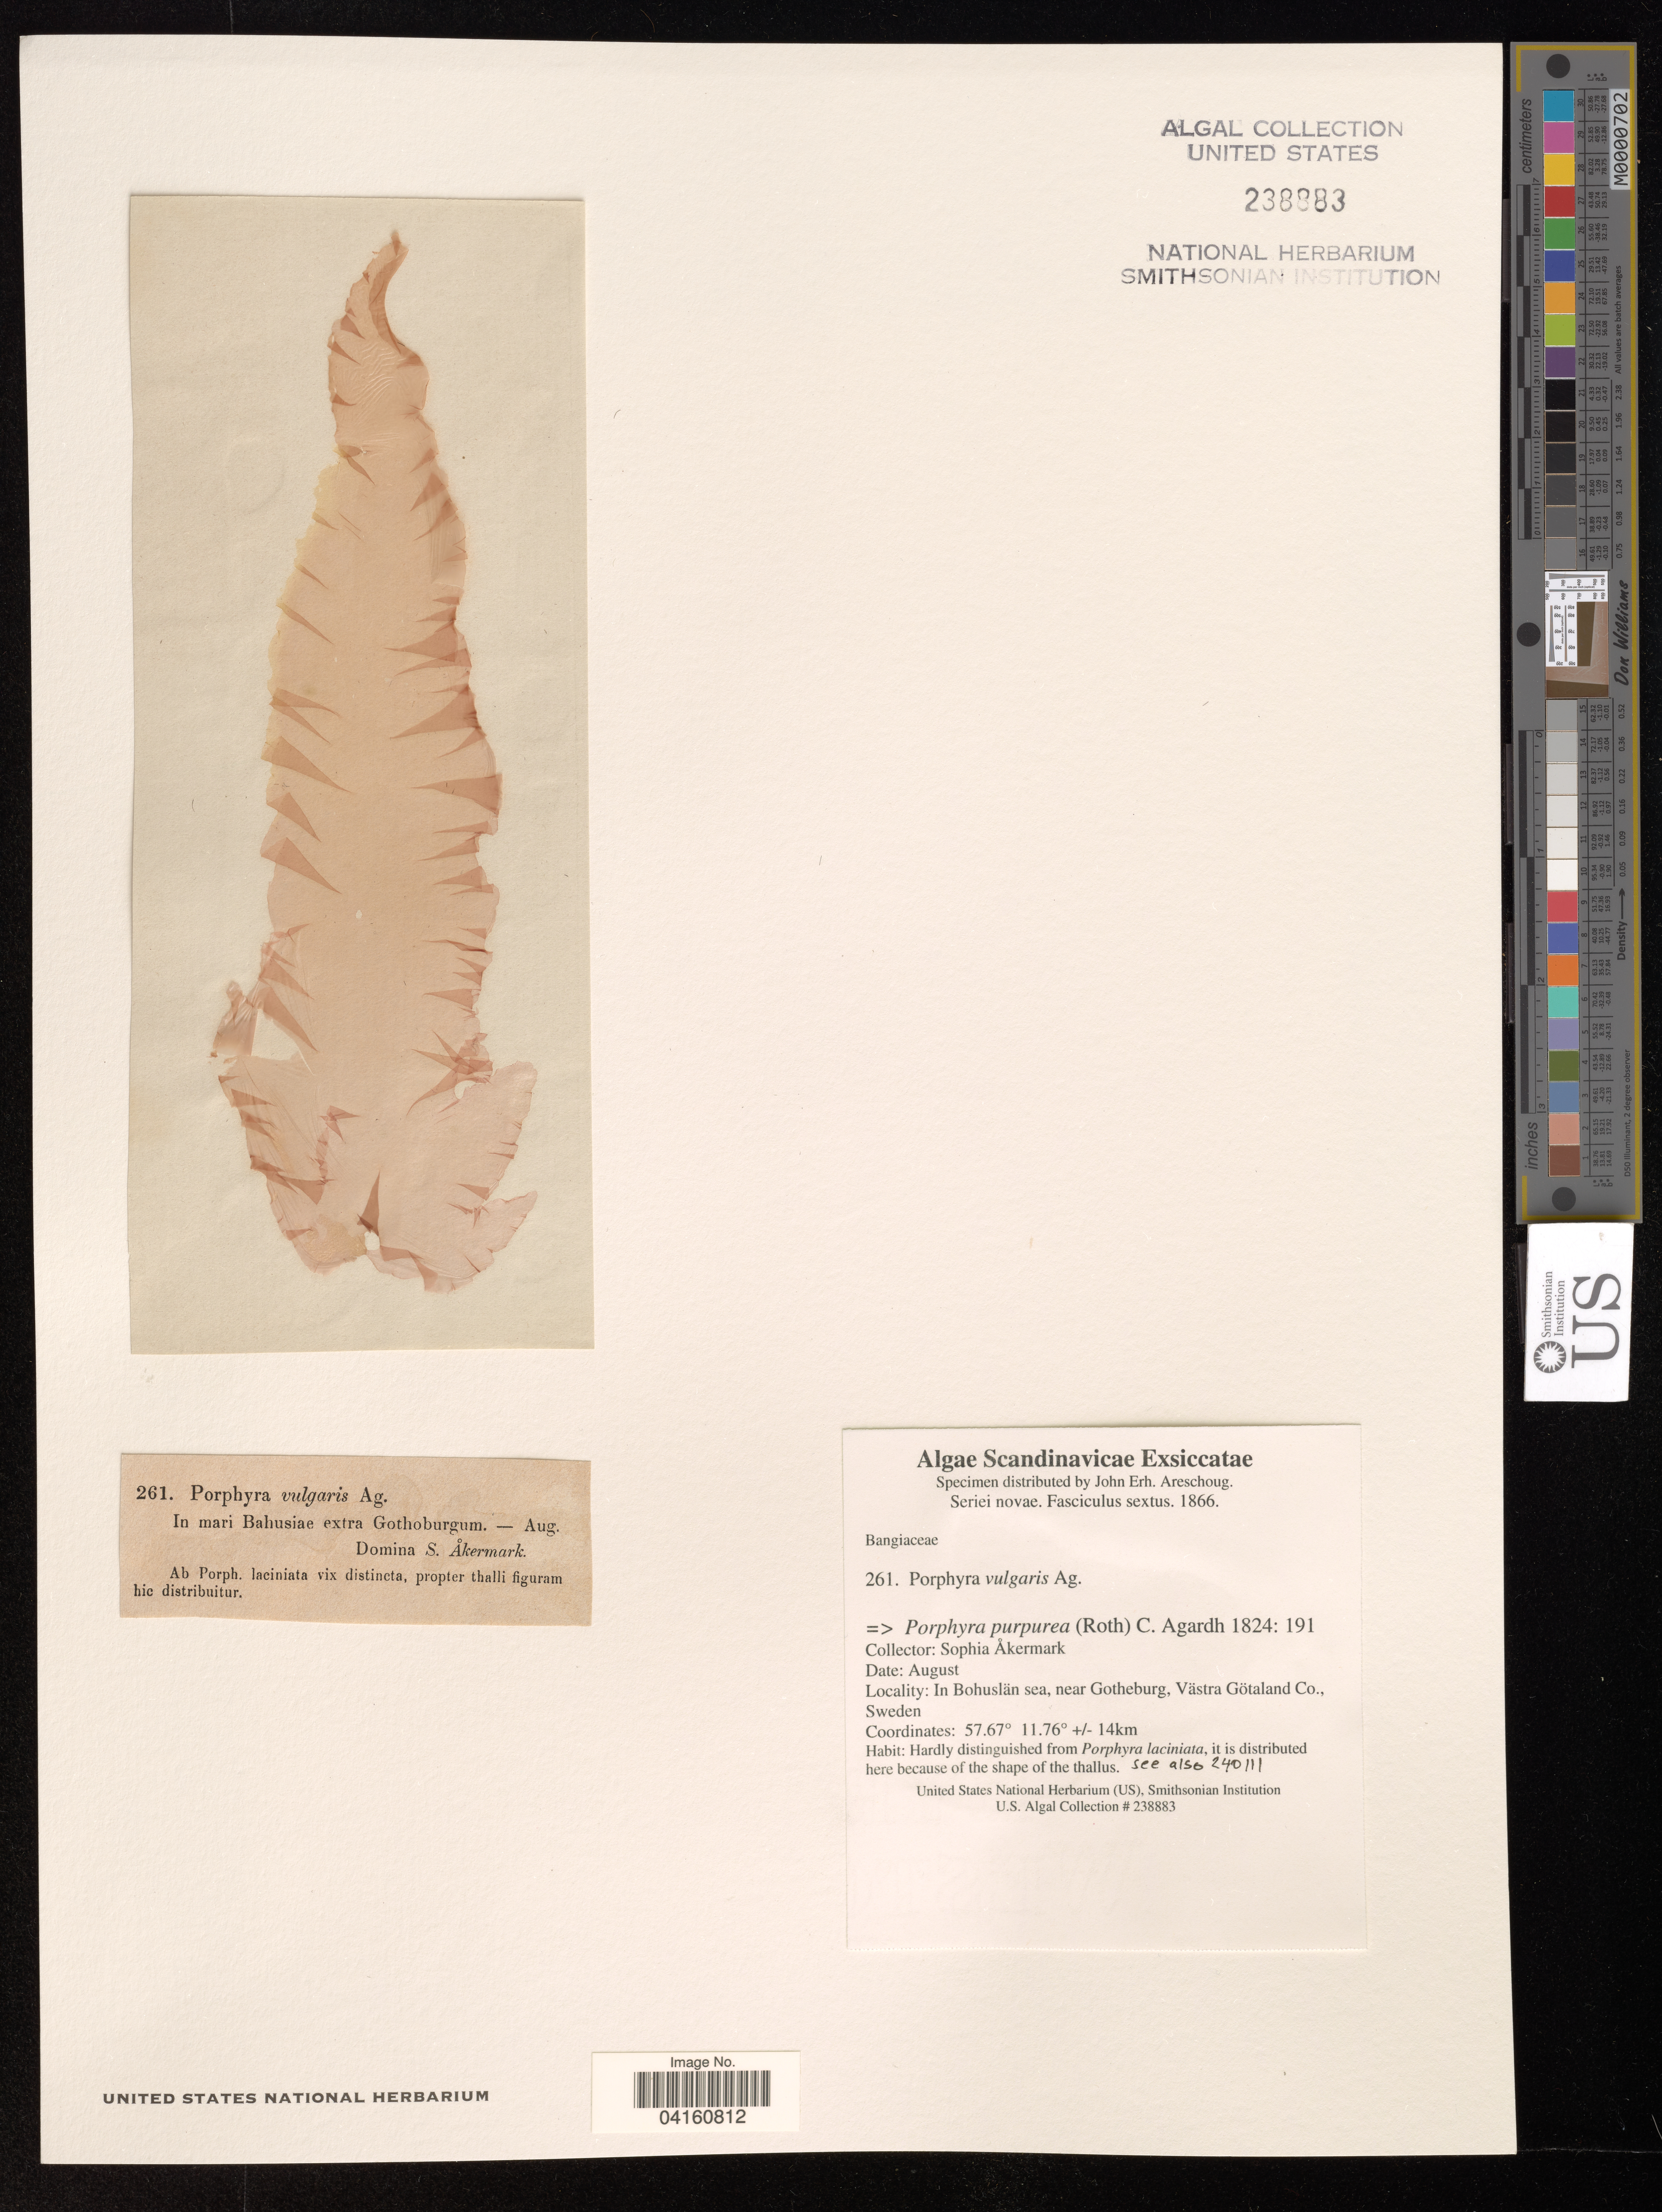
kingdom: Plantae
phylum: Rhodophyta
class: Bangiophyceae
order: Bangiales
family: Bangiaceae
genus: Porphyra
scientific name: Porphyra purpurea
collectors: S. Akermark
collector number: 261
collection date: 1866-08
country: Sweden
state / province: Västra Götaland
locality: in Bohuslan sea, near Gothenburg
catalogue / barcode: US 238883